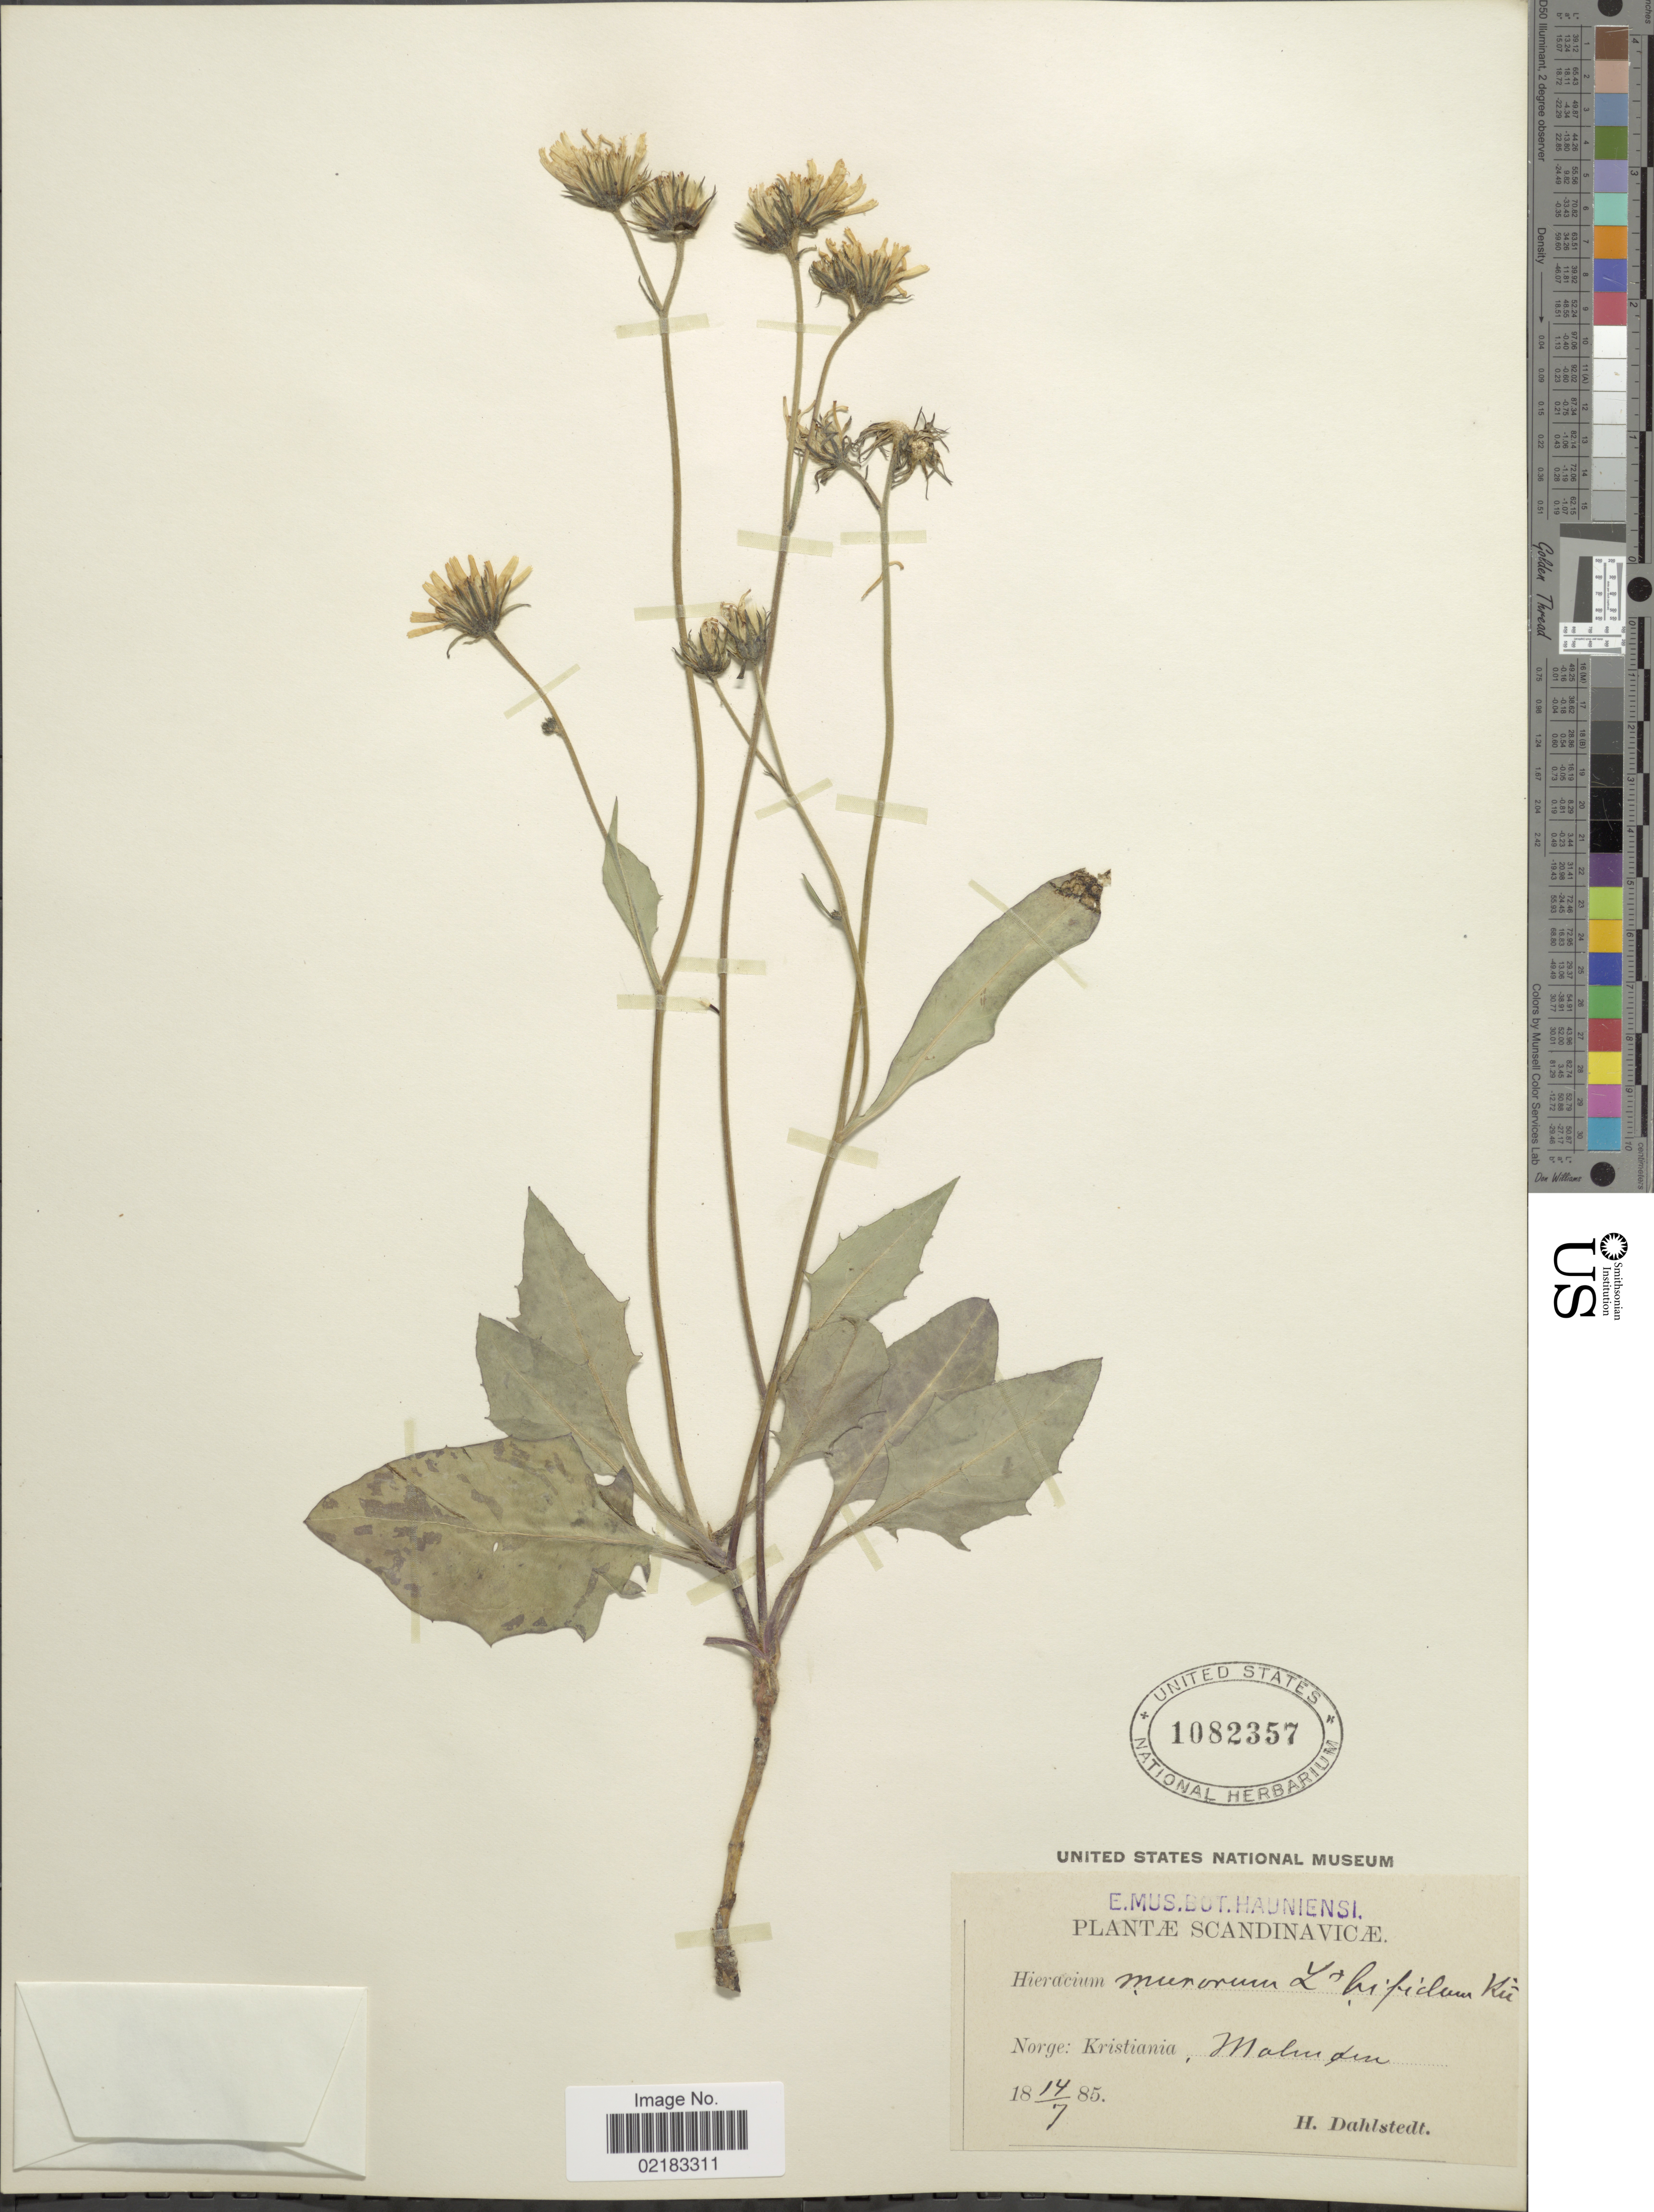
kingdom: Plantae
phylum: Tracheophyta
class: Magnoliopsida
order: Asterales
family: Asteraceae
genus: Hieracium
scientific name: Hieracium murorum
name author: L.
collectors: H. G. Dahlstedt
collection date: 1885-07-14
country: Norway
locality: Scandinavicae: Norge: Kristiania, Maluiden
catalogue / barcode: US 1082357